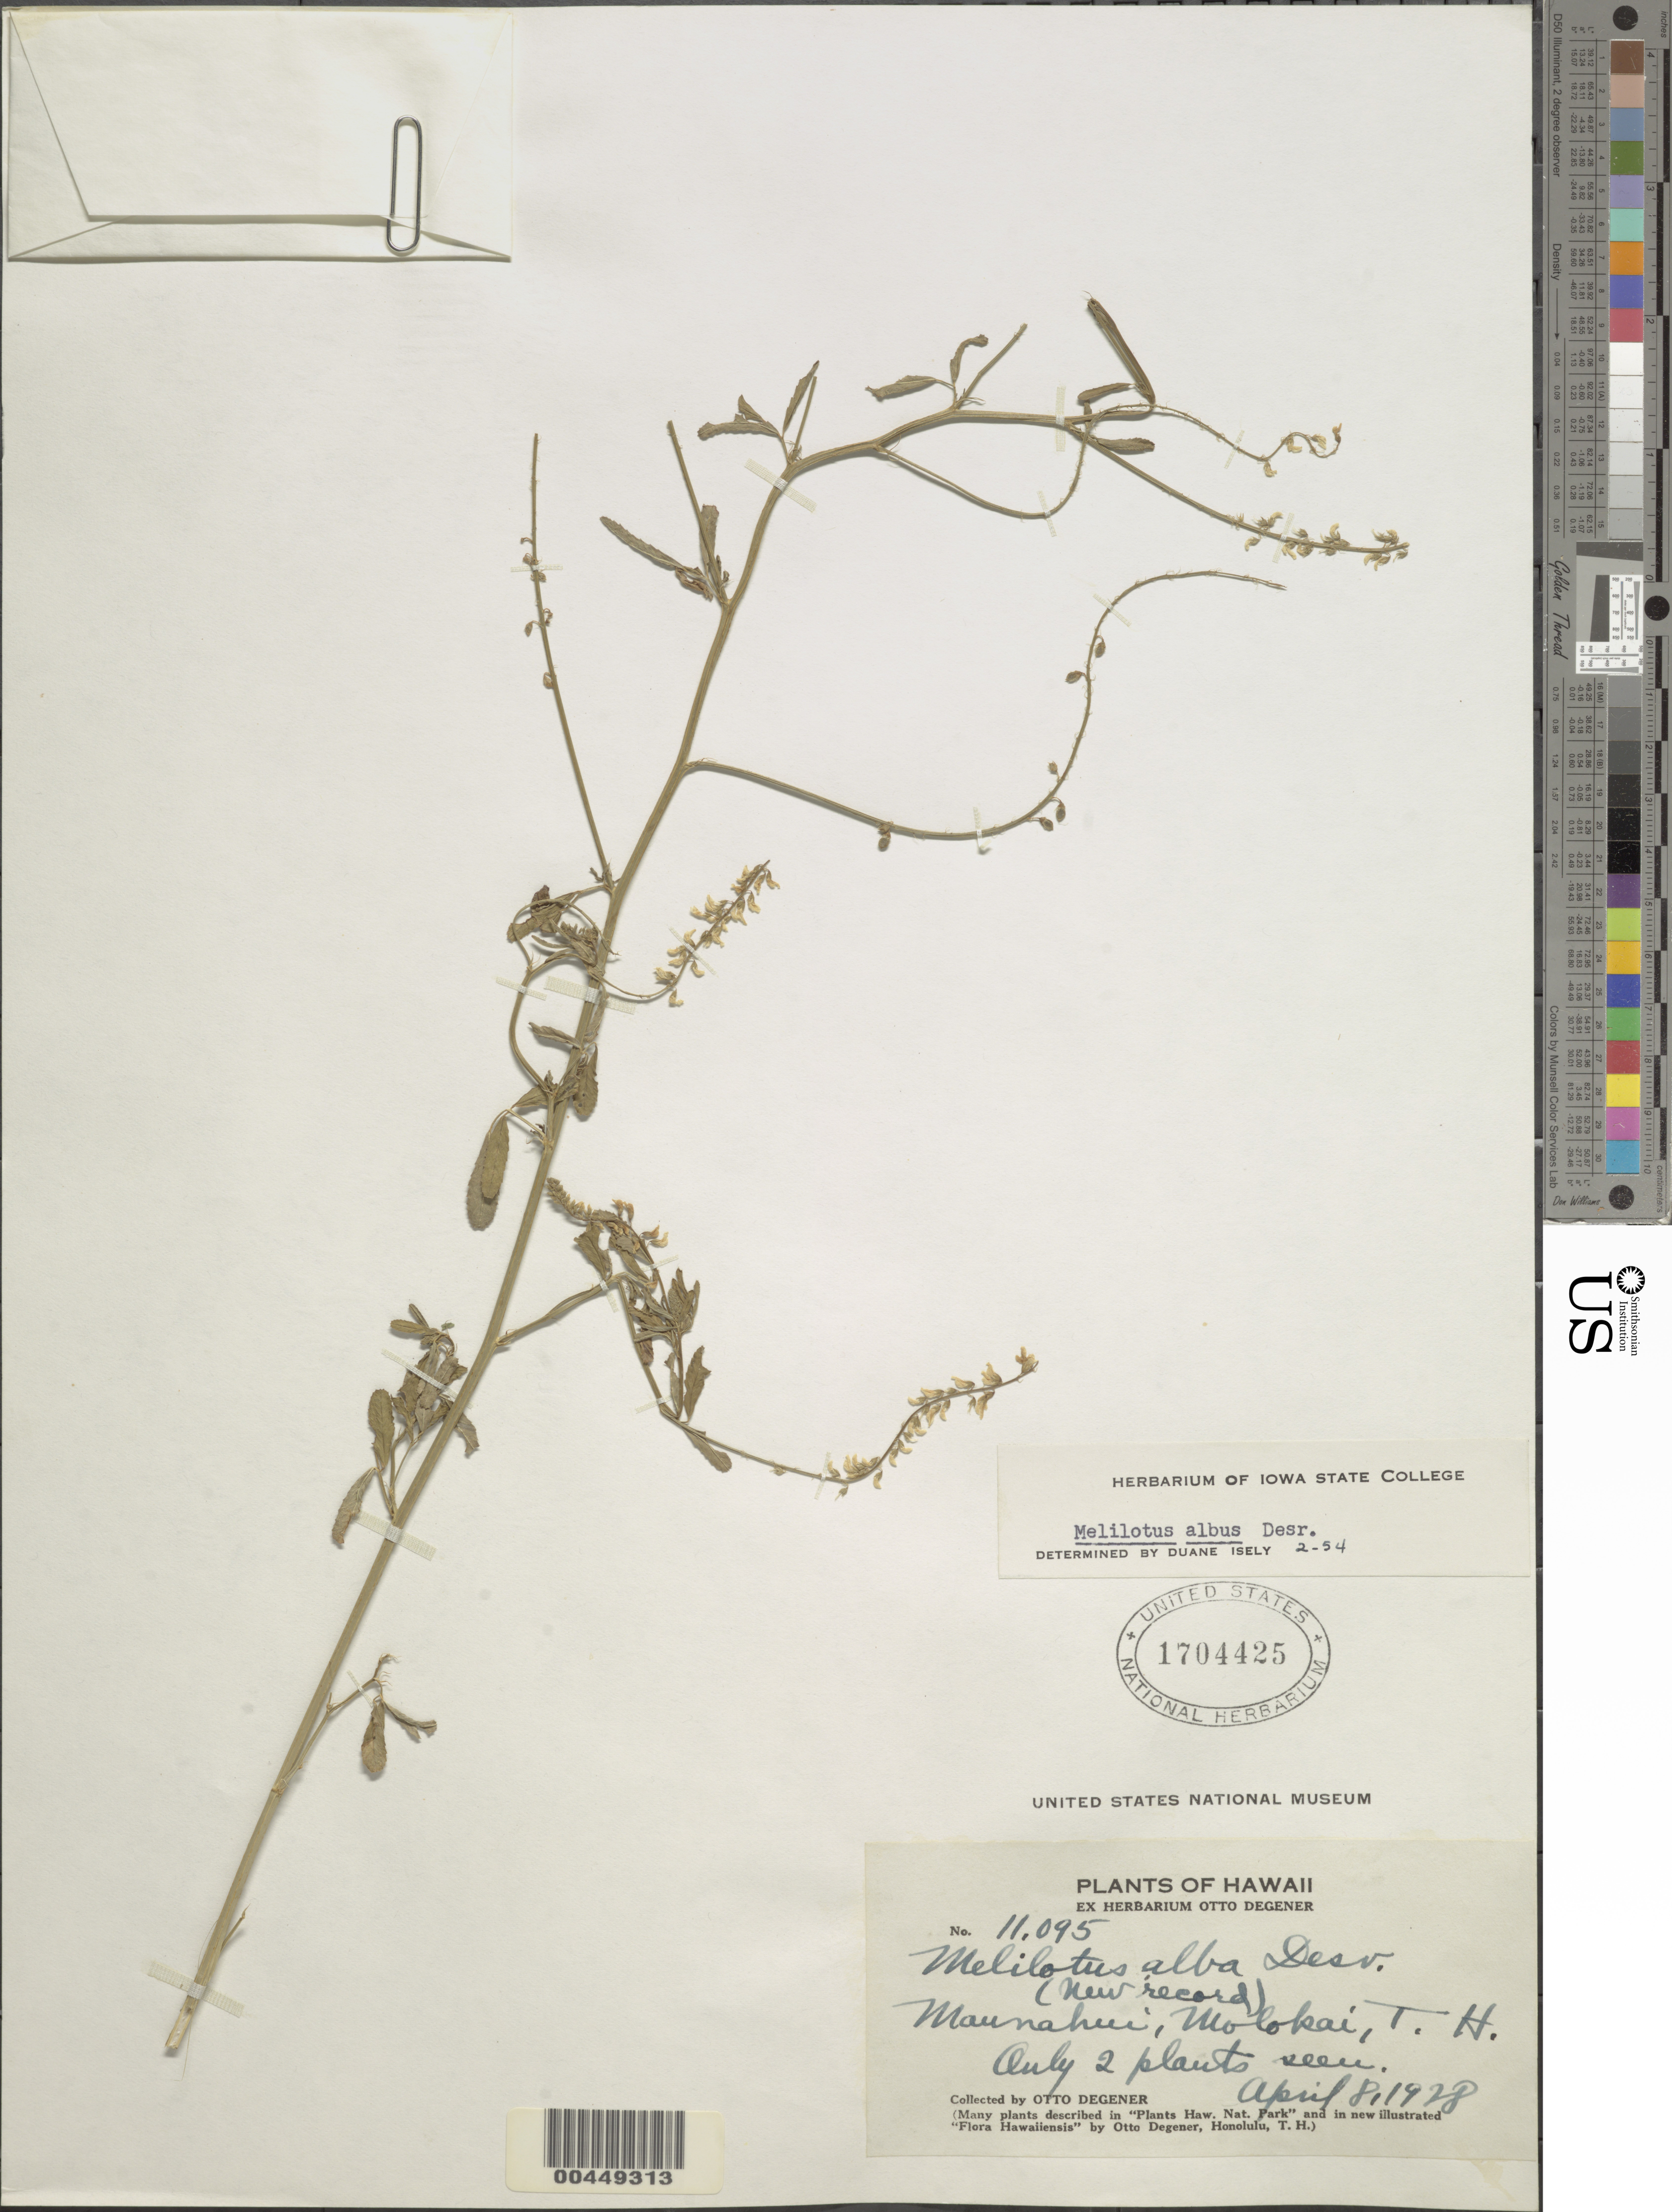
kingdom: Plantae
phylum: Tracheophyta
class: Magnoliopsida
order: Fabales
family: Fabaceae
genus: Melilotus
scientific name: Melilotus albus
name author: Medik.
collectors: O. Degener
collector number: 11095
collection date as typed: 8 Apr 1928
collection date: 1928-04-08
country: United States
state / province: Hawaii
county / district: Maui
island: Moloka'i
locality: Maunahui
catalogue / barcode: US 1704425